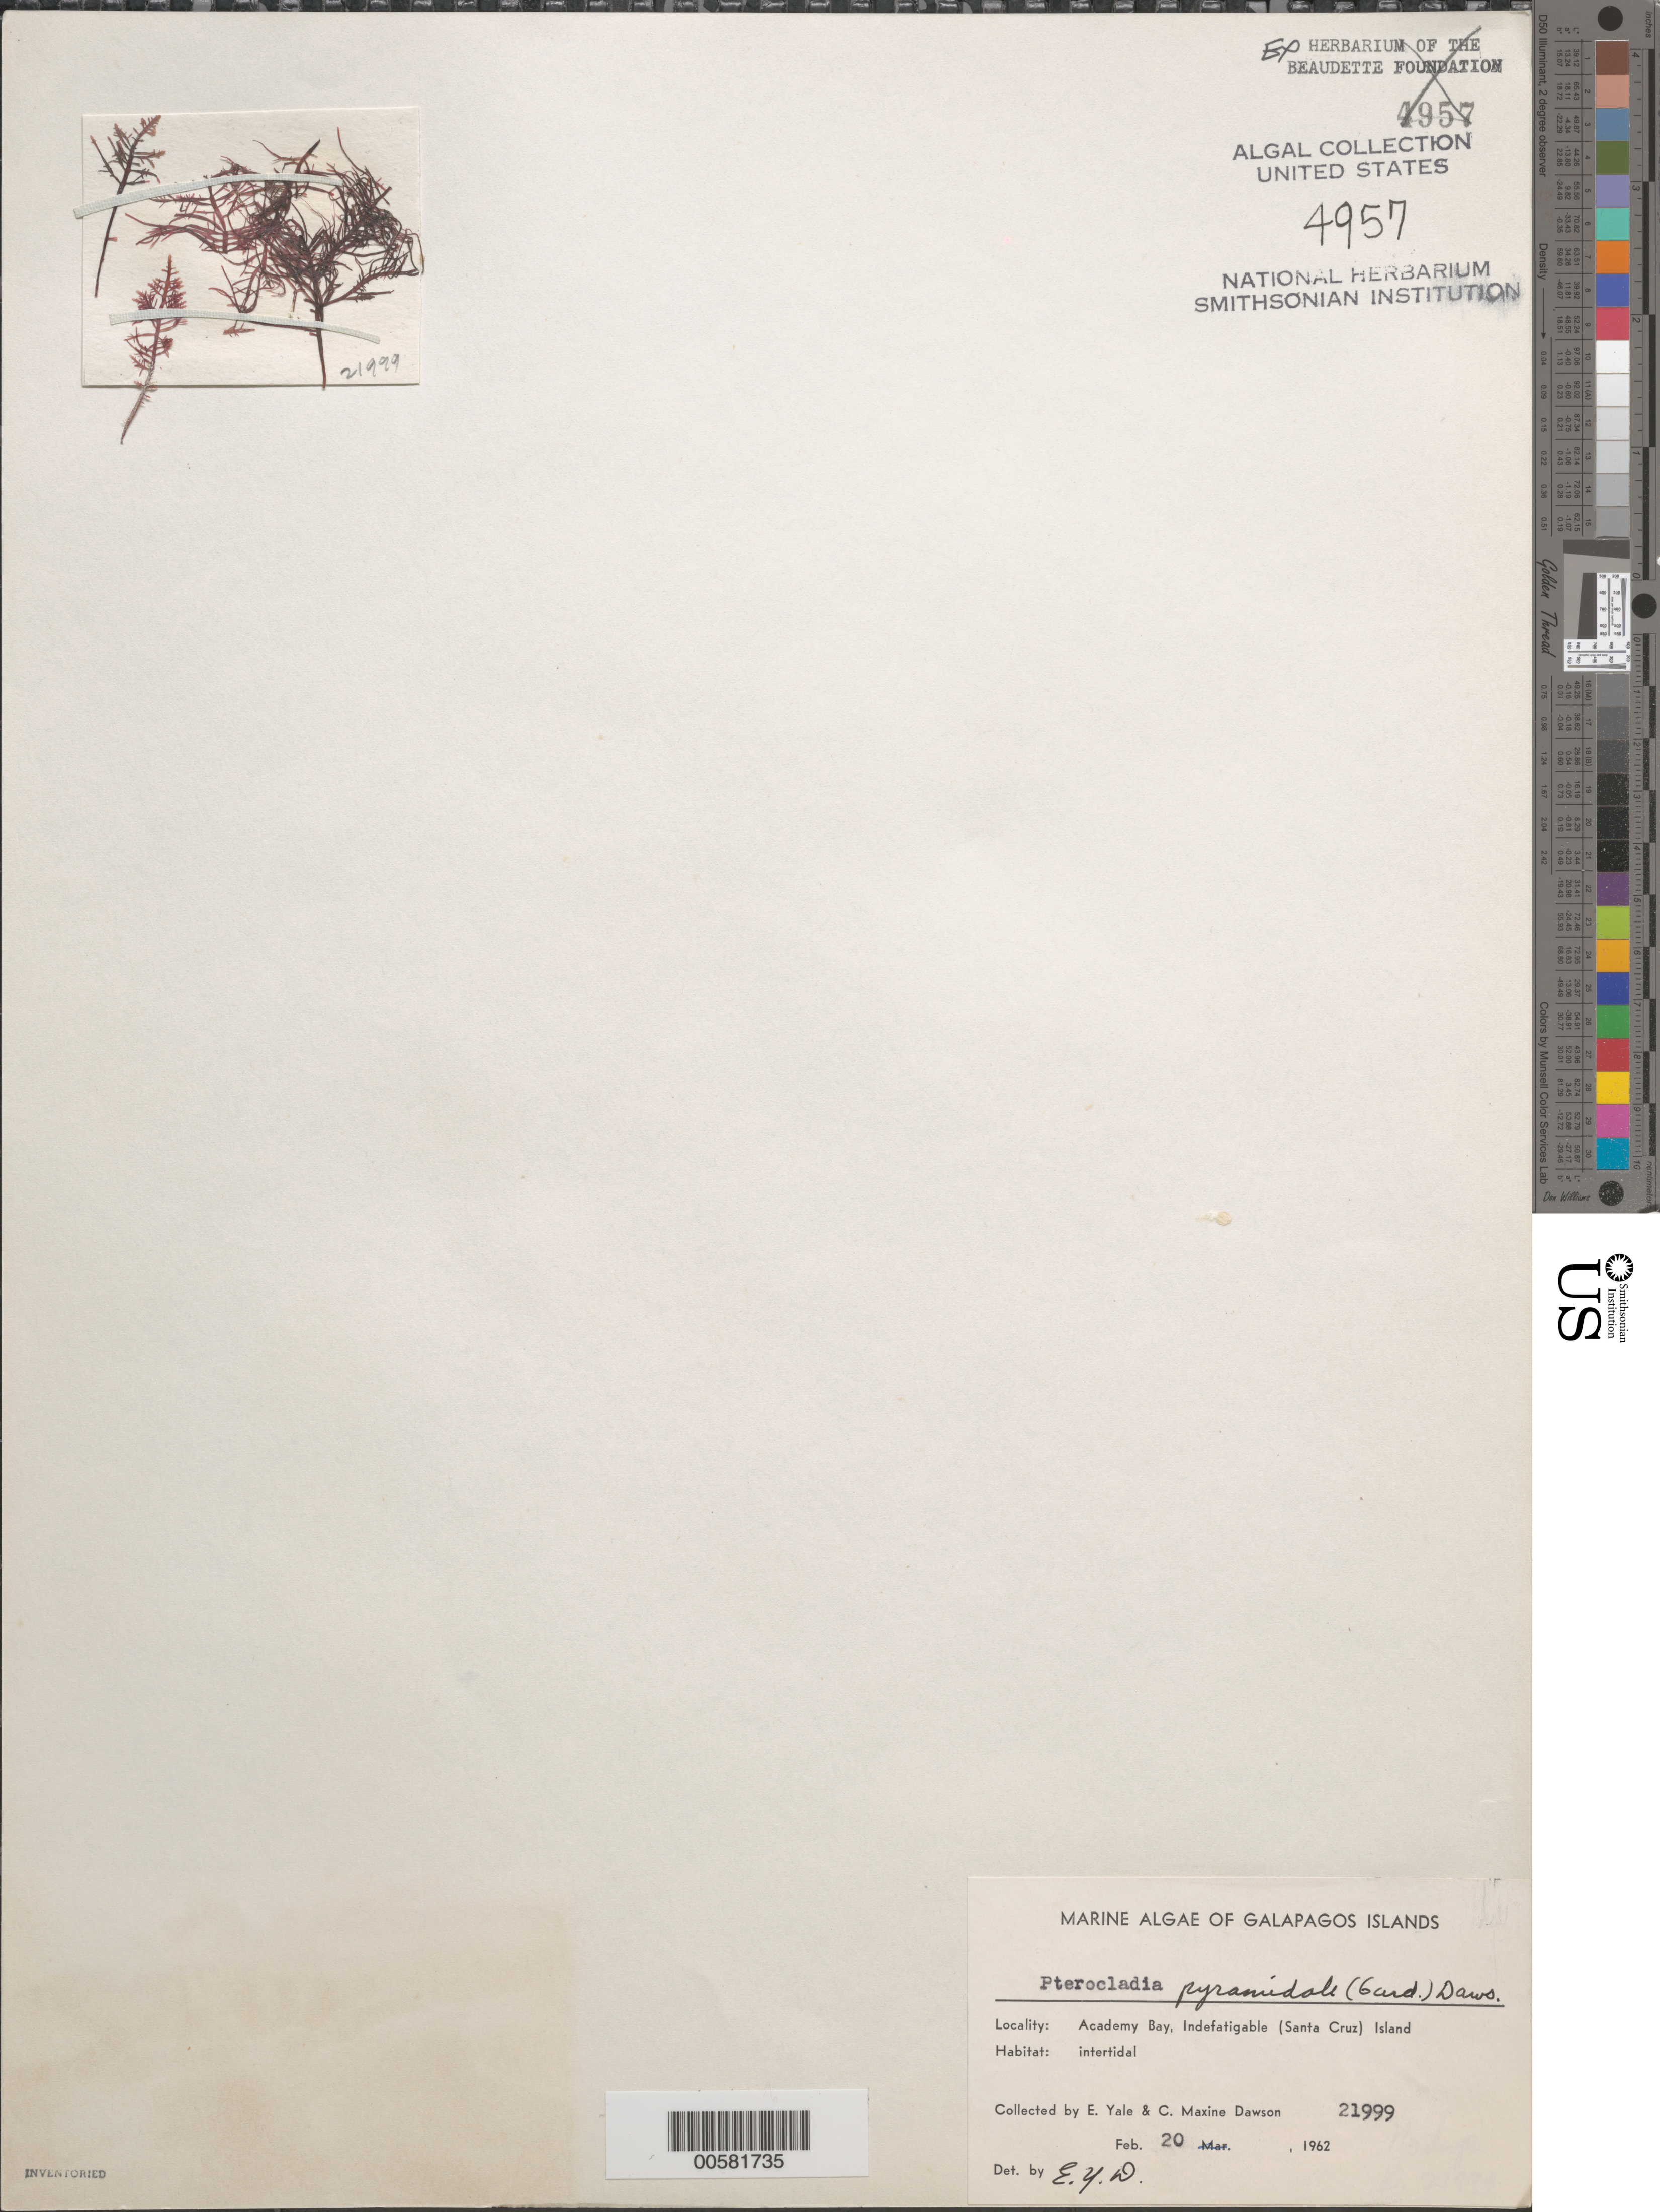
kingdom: Plantae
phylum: Rhodophyta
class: Florideophyceae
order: Gelidiales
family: Pterocladiaceae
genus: Pterocladiella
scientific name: Pterocladiella capillacea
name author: (S.G. Gmel.) Santelices & Hommers.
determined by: Algae name updating Project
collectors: E. Y. Dawson & C. M. Dawson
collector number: EYD 21999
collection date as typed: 20 Feb 1962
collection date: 1962-02-20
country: Ecuador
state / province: Colón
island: Santa Cruz [Indefatigable, Chaves]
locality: Academy Bay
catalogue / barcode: US 4957